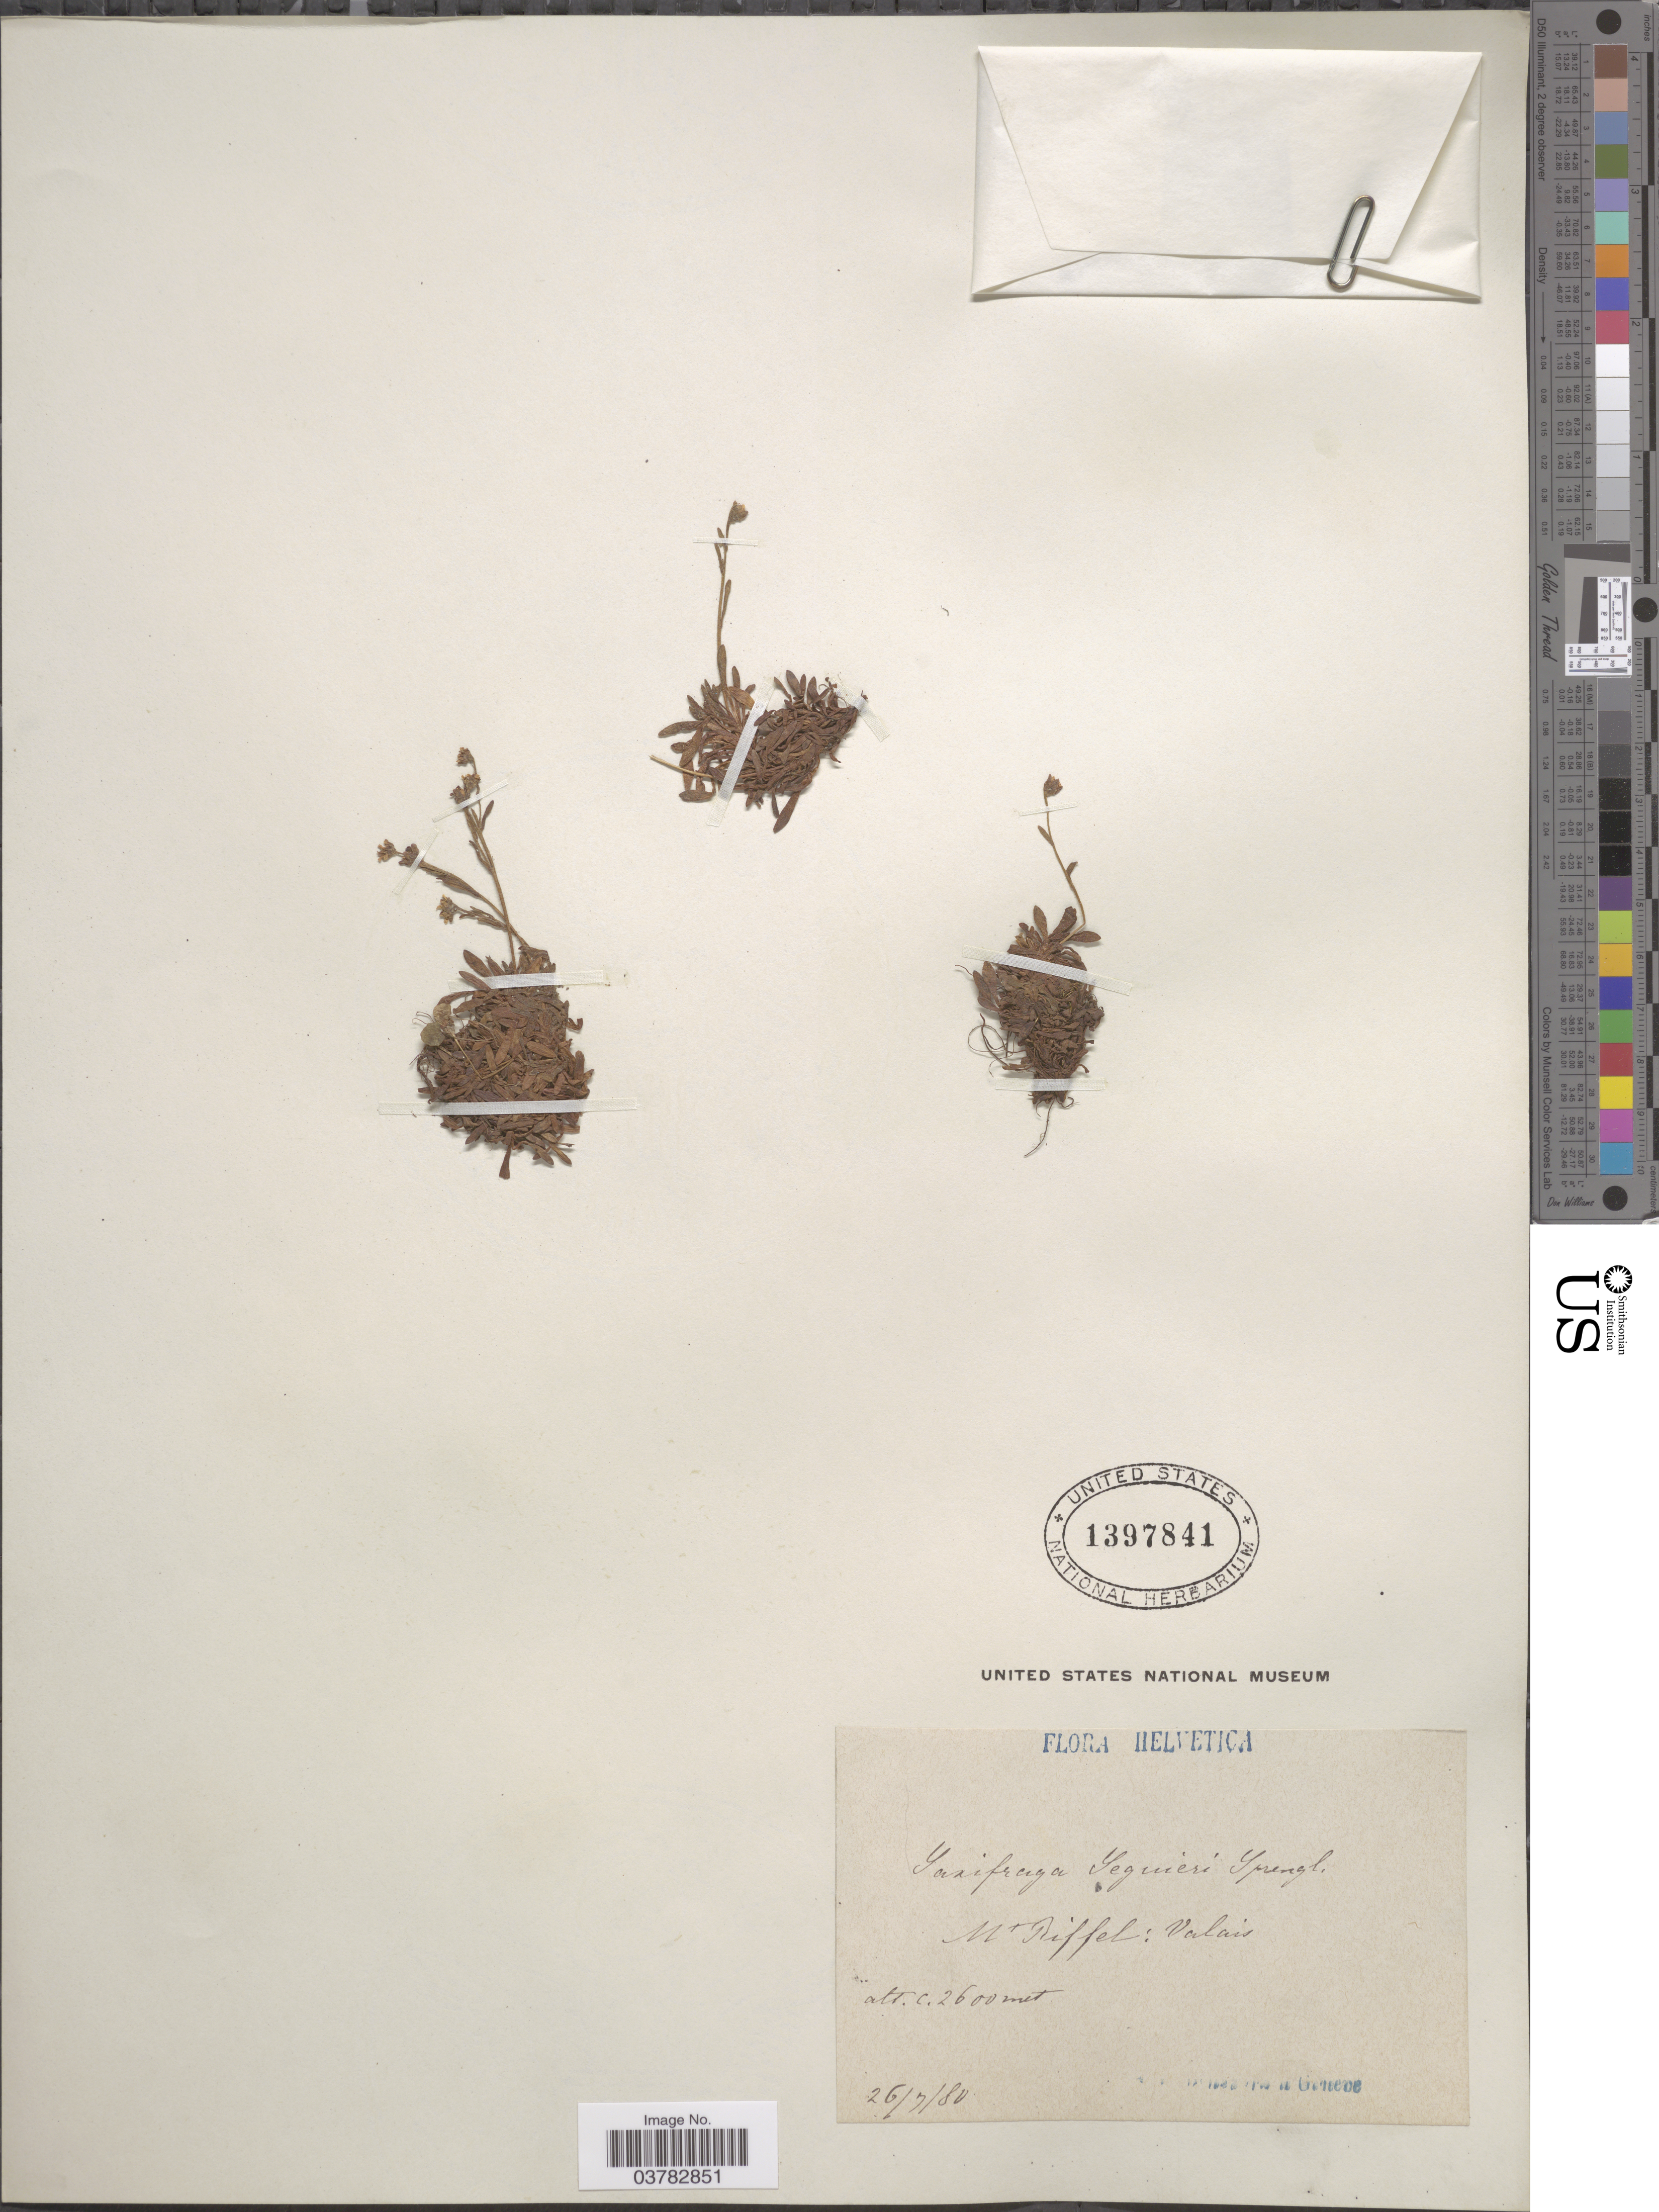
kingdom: Plantae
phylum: Tracheophyta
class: Magnoliopsida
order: Saxifragales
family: Saxifragaceae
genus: Saxifraga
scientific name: Saxifraga seguieri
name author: Spreng.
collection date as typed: Transcribed d/m/y: 26/7/80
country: Switzerland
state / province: Valais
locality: Helvetica. Mt. Riffel.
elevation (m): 2600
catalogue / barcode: US 1397841